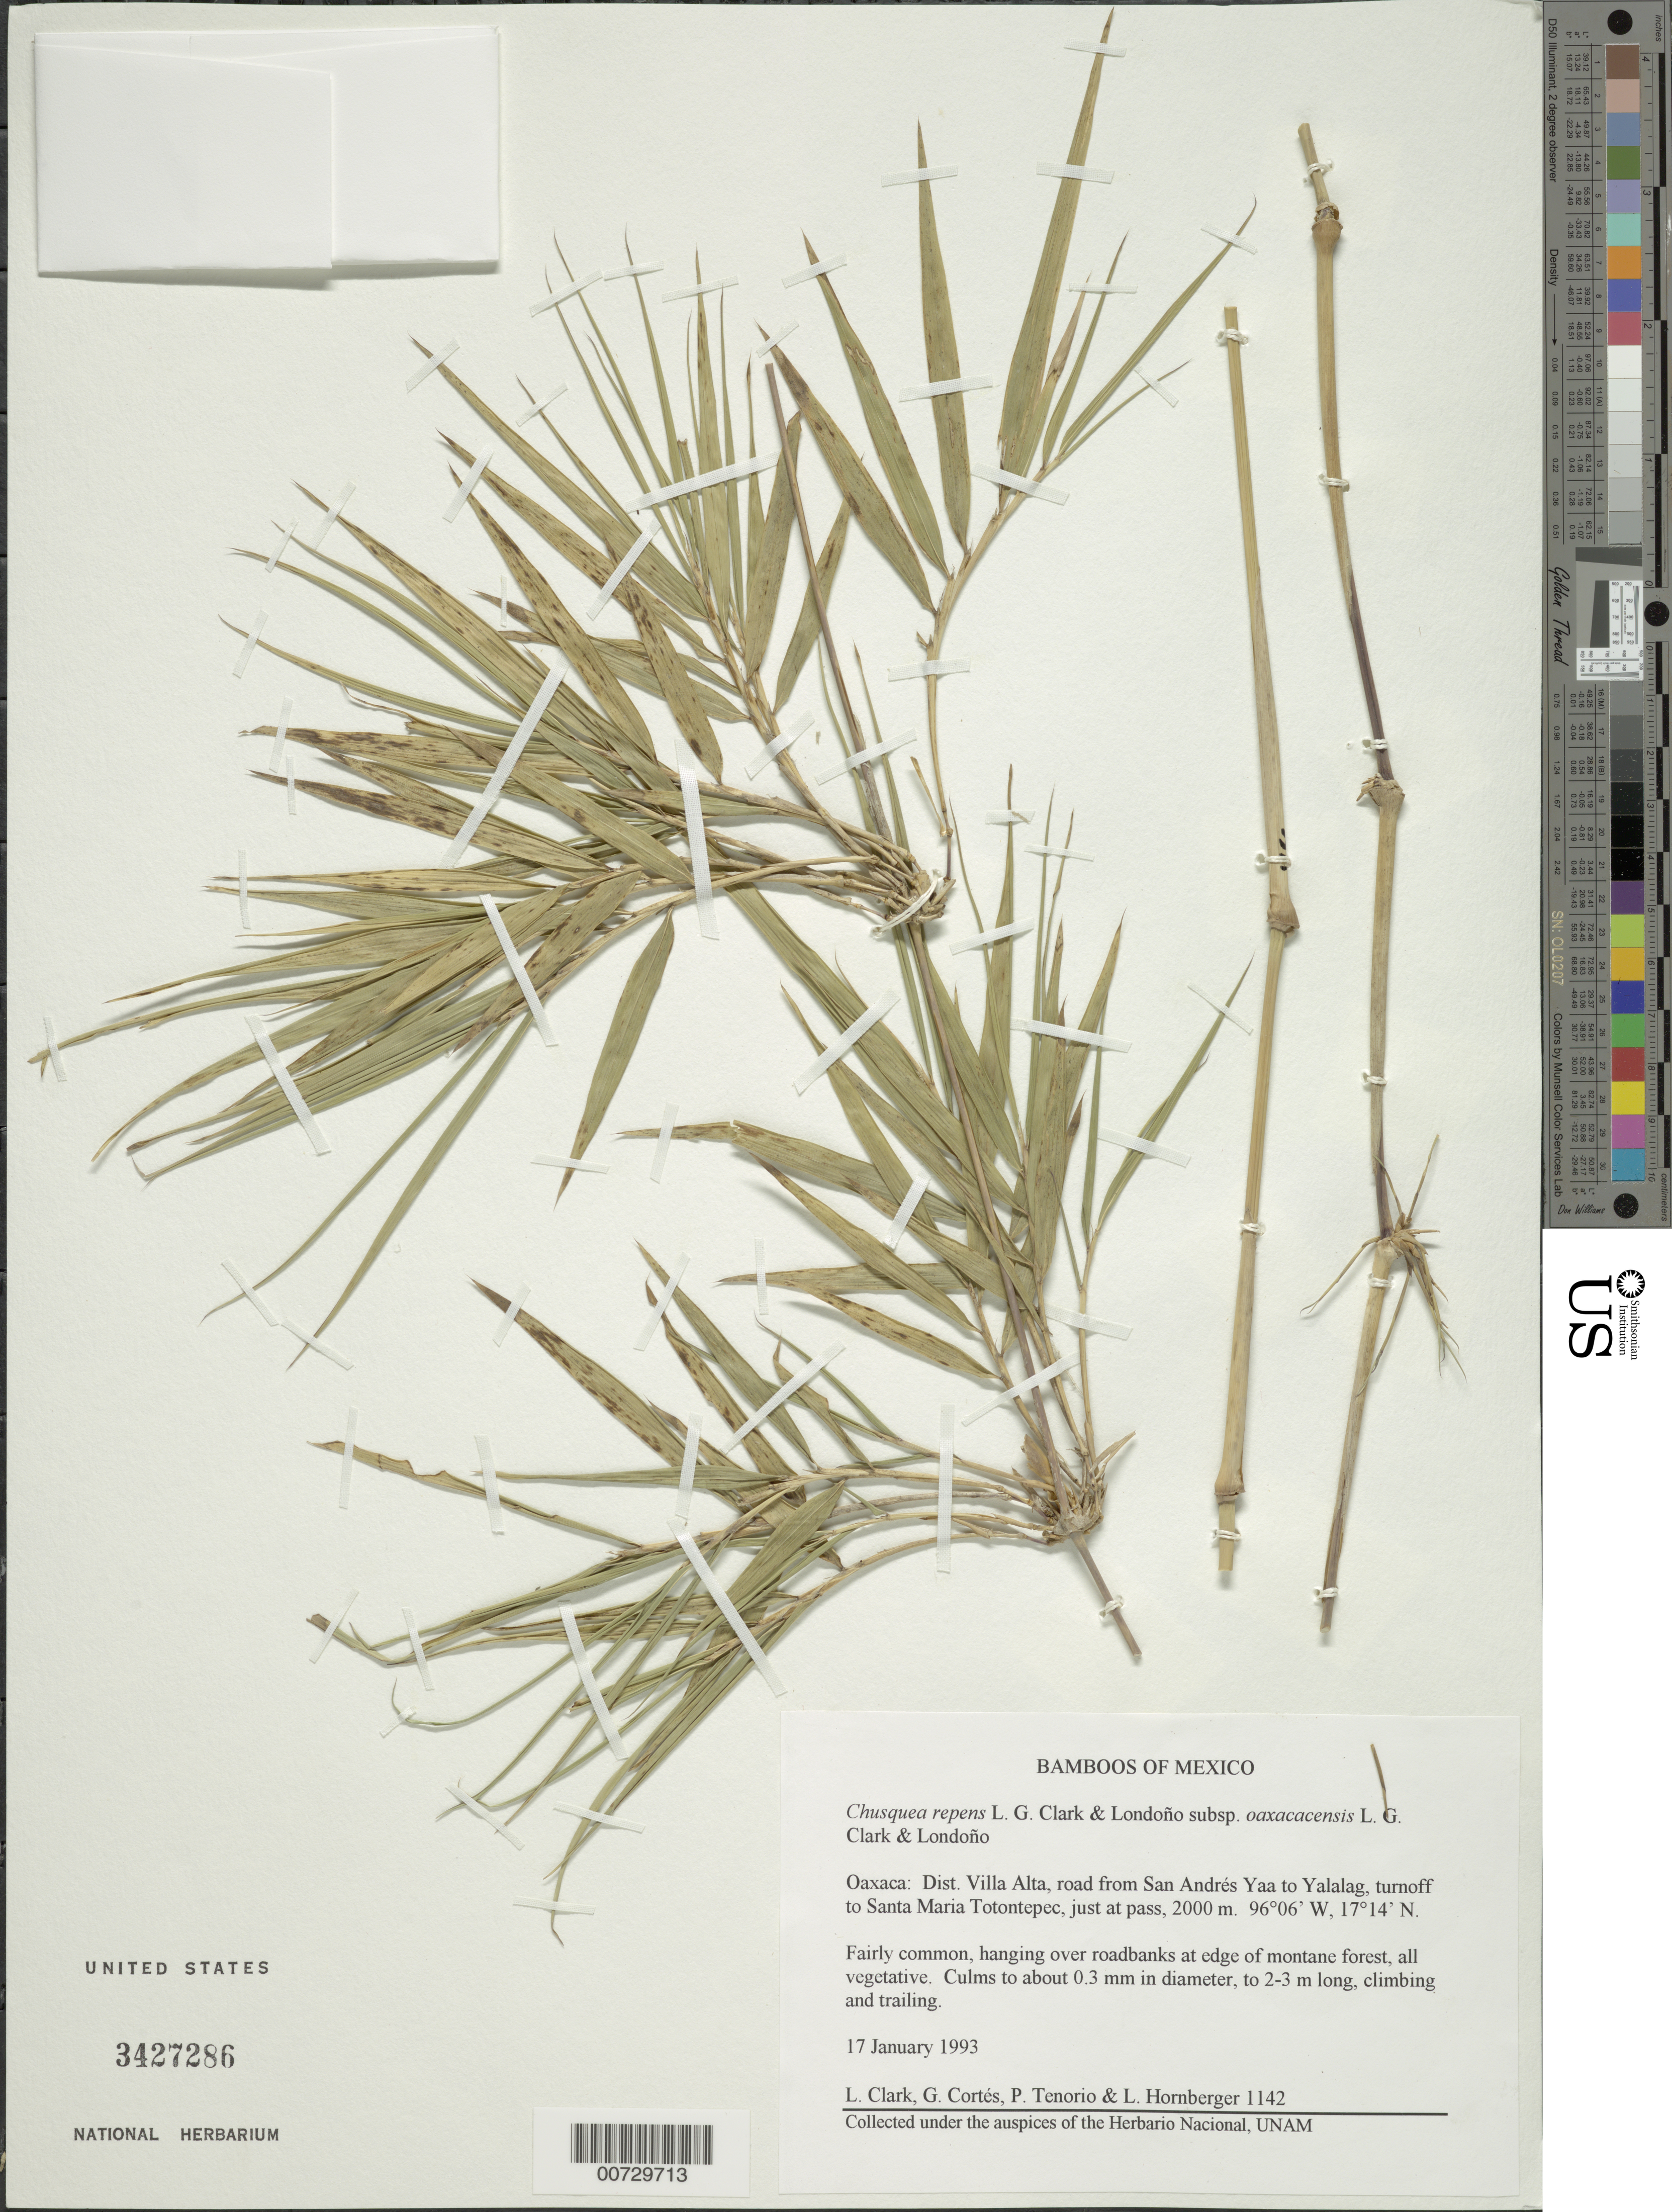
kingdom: Plantae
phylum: Tracheophyta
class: Liliopsida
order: Poales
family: Poaceae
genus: Chusquea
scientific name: Chusquea repens subsp. oaxacacensis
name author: L.G. Clark & Londoño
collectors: L. G. Clark, G. Cortés R., P. Tenorio L. & L. Hornberger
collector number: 1142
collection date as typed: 17 Jan 1993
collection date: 1993-01-17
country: Mexico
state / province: Oaxaca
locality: Villa Alta, road from San Andres Yaa to Yalalag to Santa Maria Totontepec.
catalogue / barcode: US 3427286